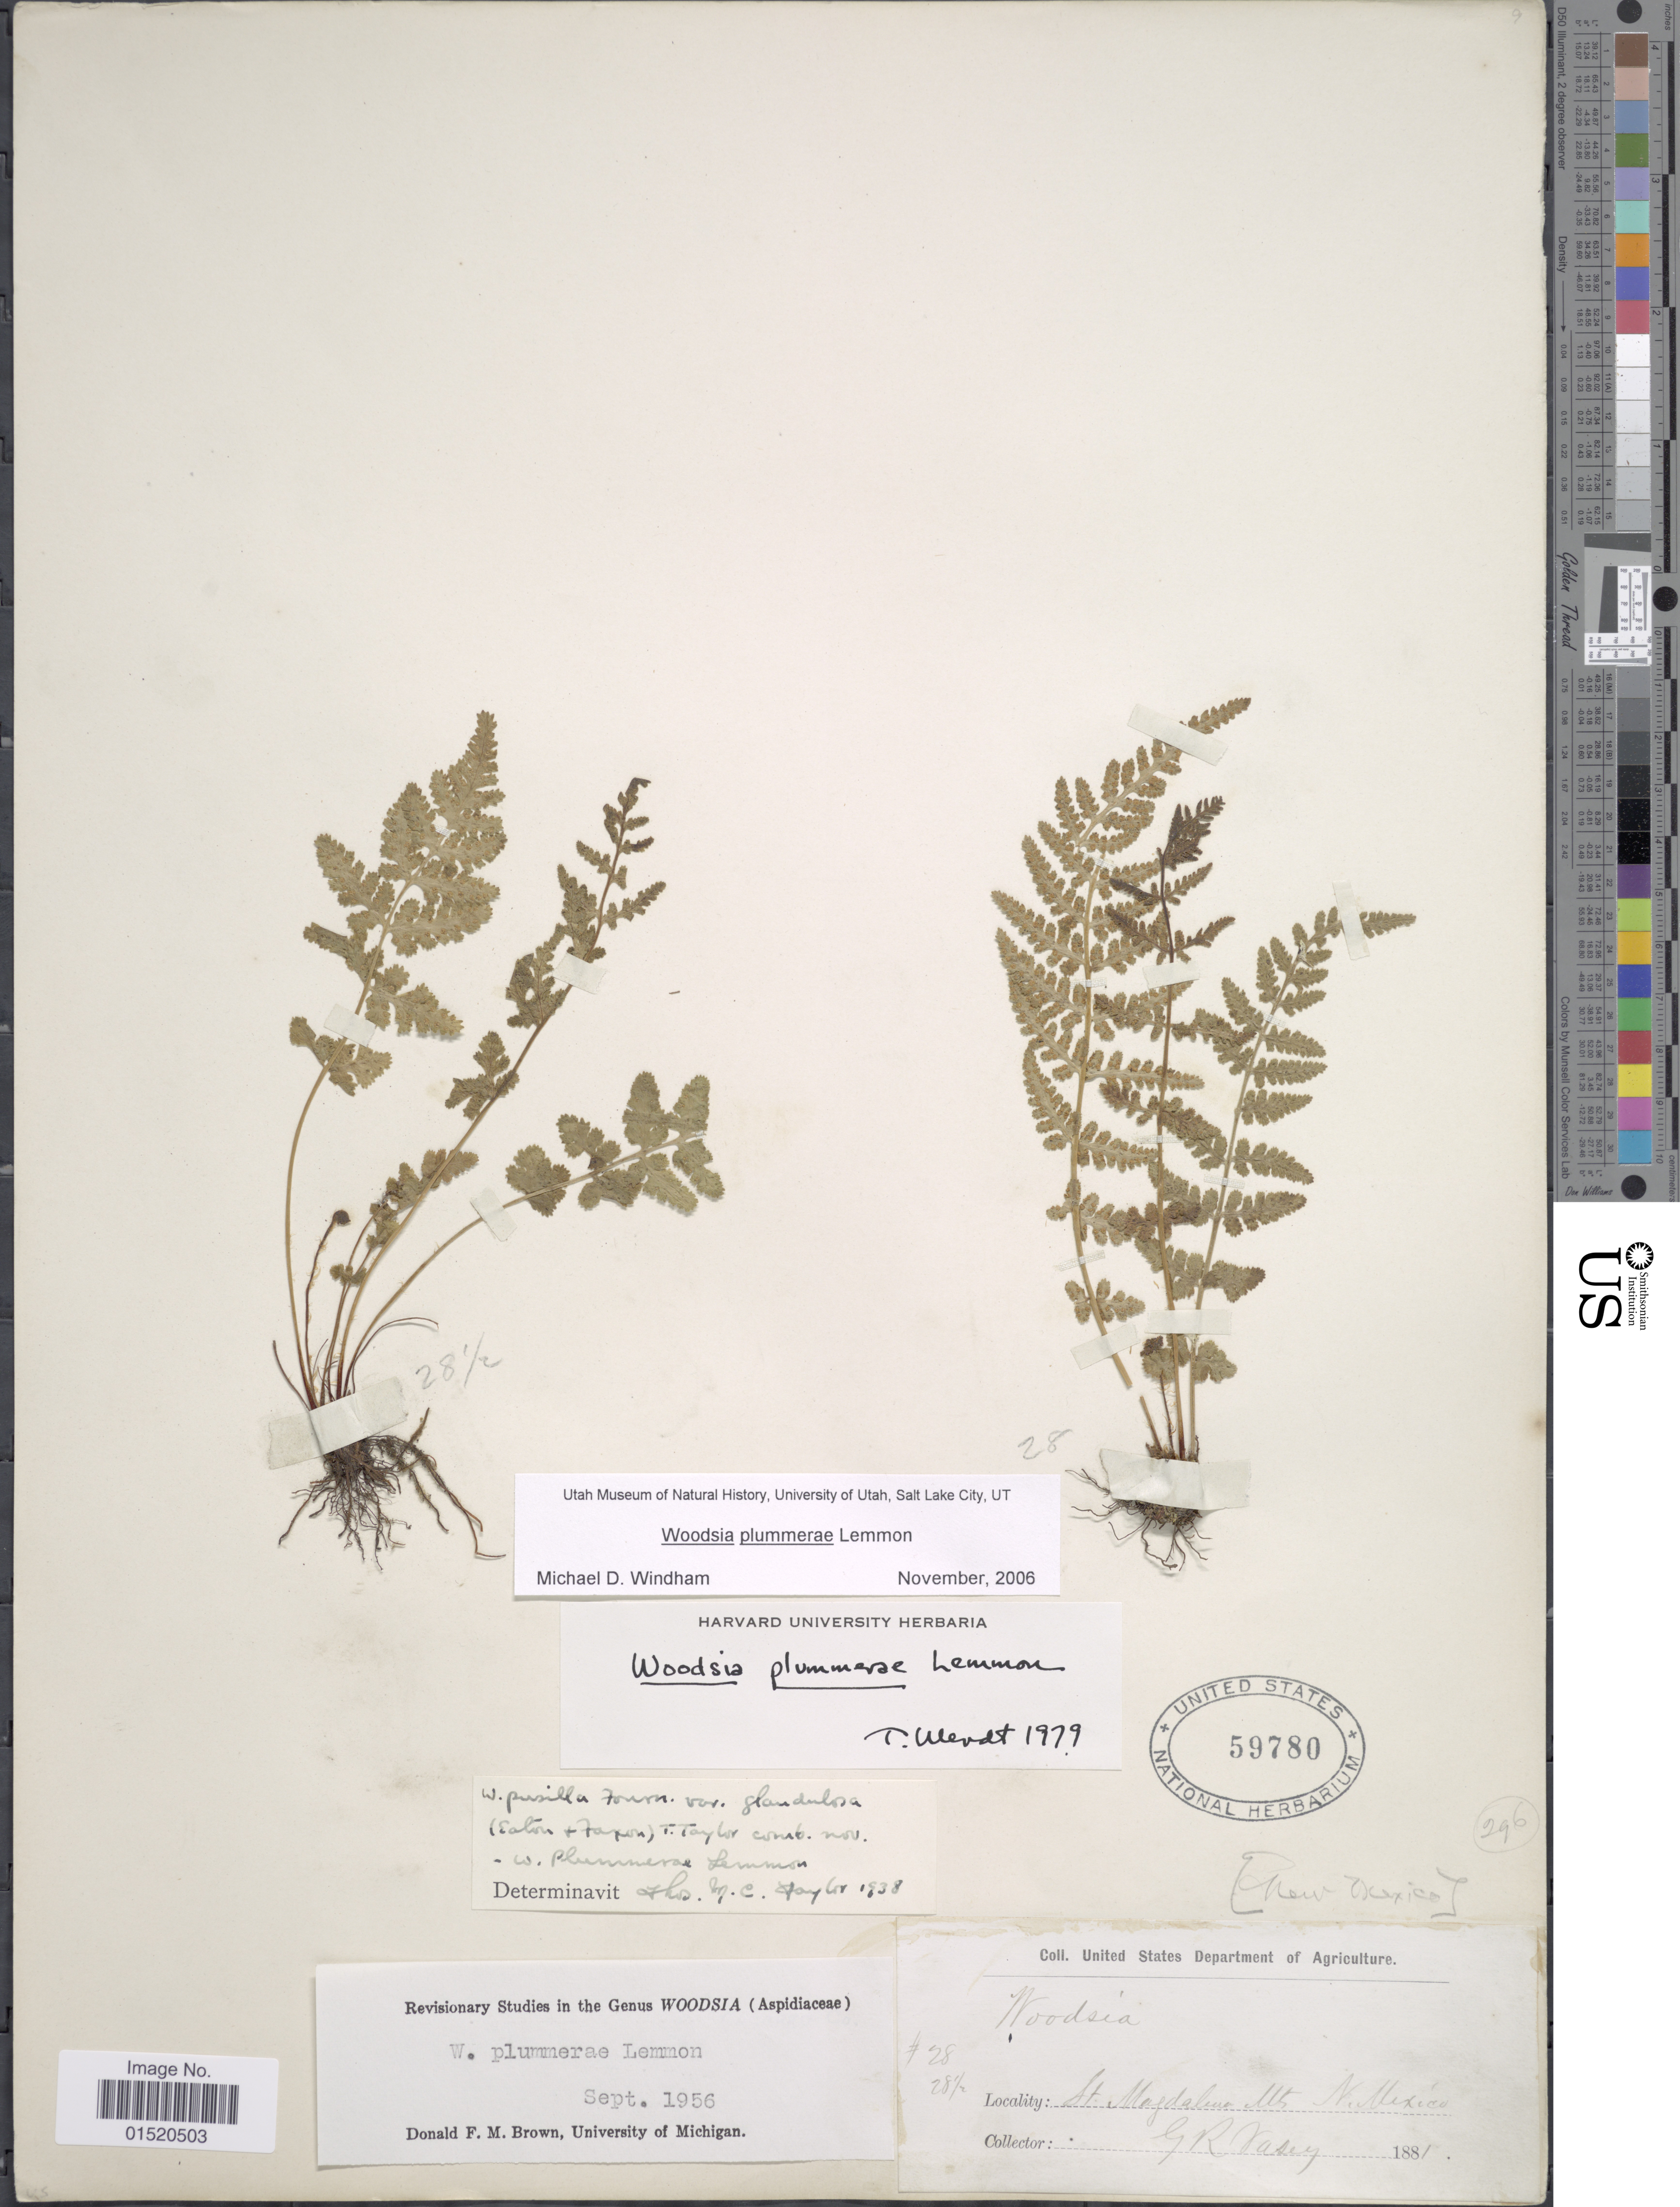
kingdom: Plantae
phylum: Tracheophyta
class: Polypodiopsida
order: Polypodiales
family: Woodsiaceae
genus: Woodsia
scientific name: Woodsia plummerae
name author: Lemmon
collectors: G. R. Vasey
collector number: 28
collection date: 1881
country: United States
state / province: New Mexico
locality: St magdalena Mts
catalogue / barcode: US 59780